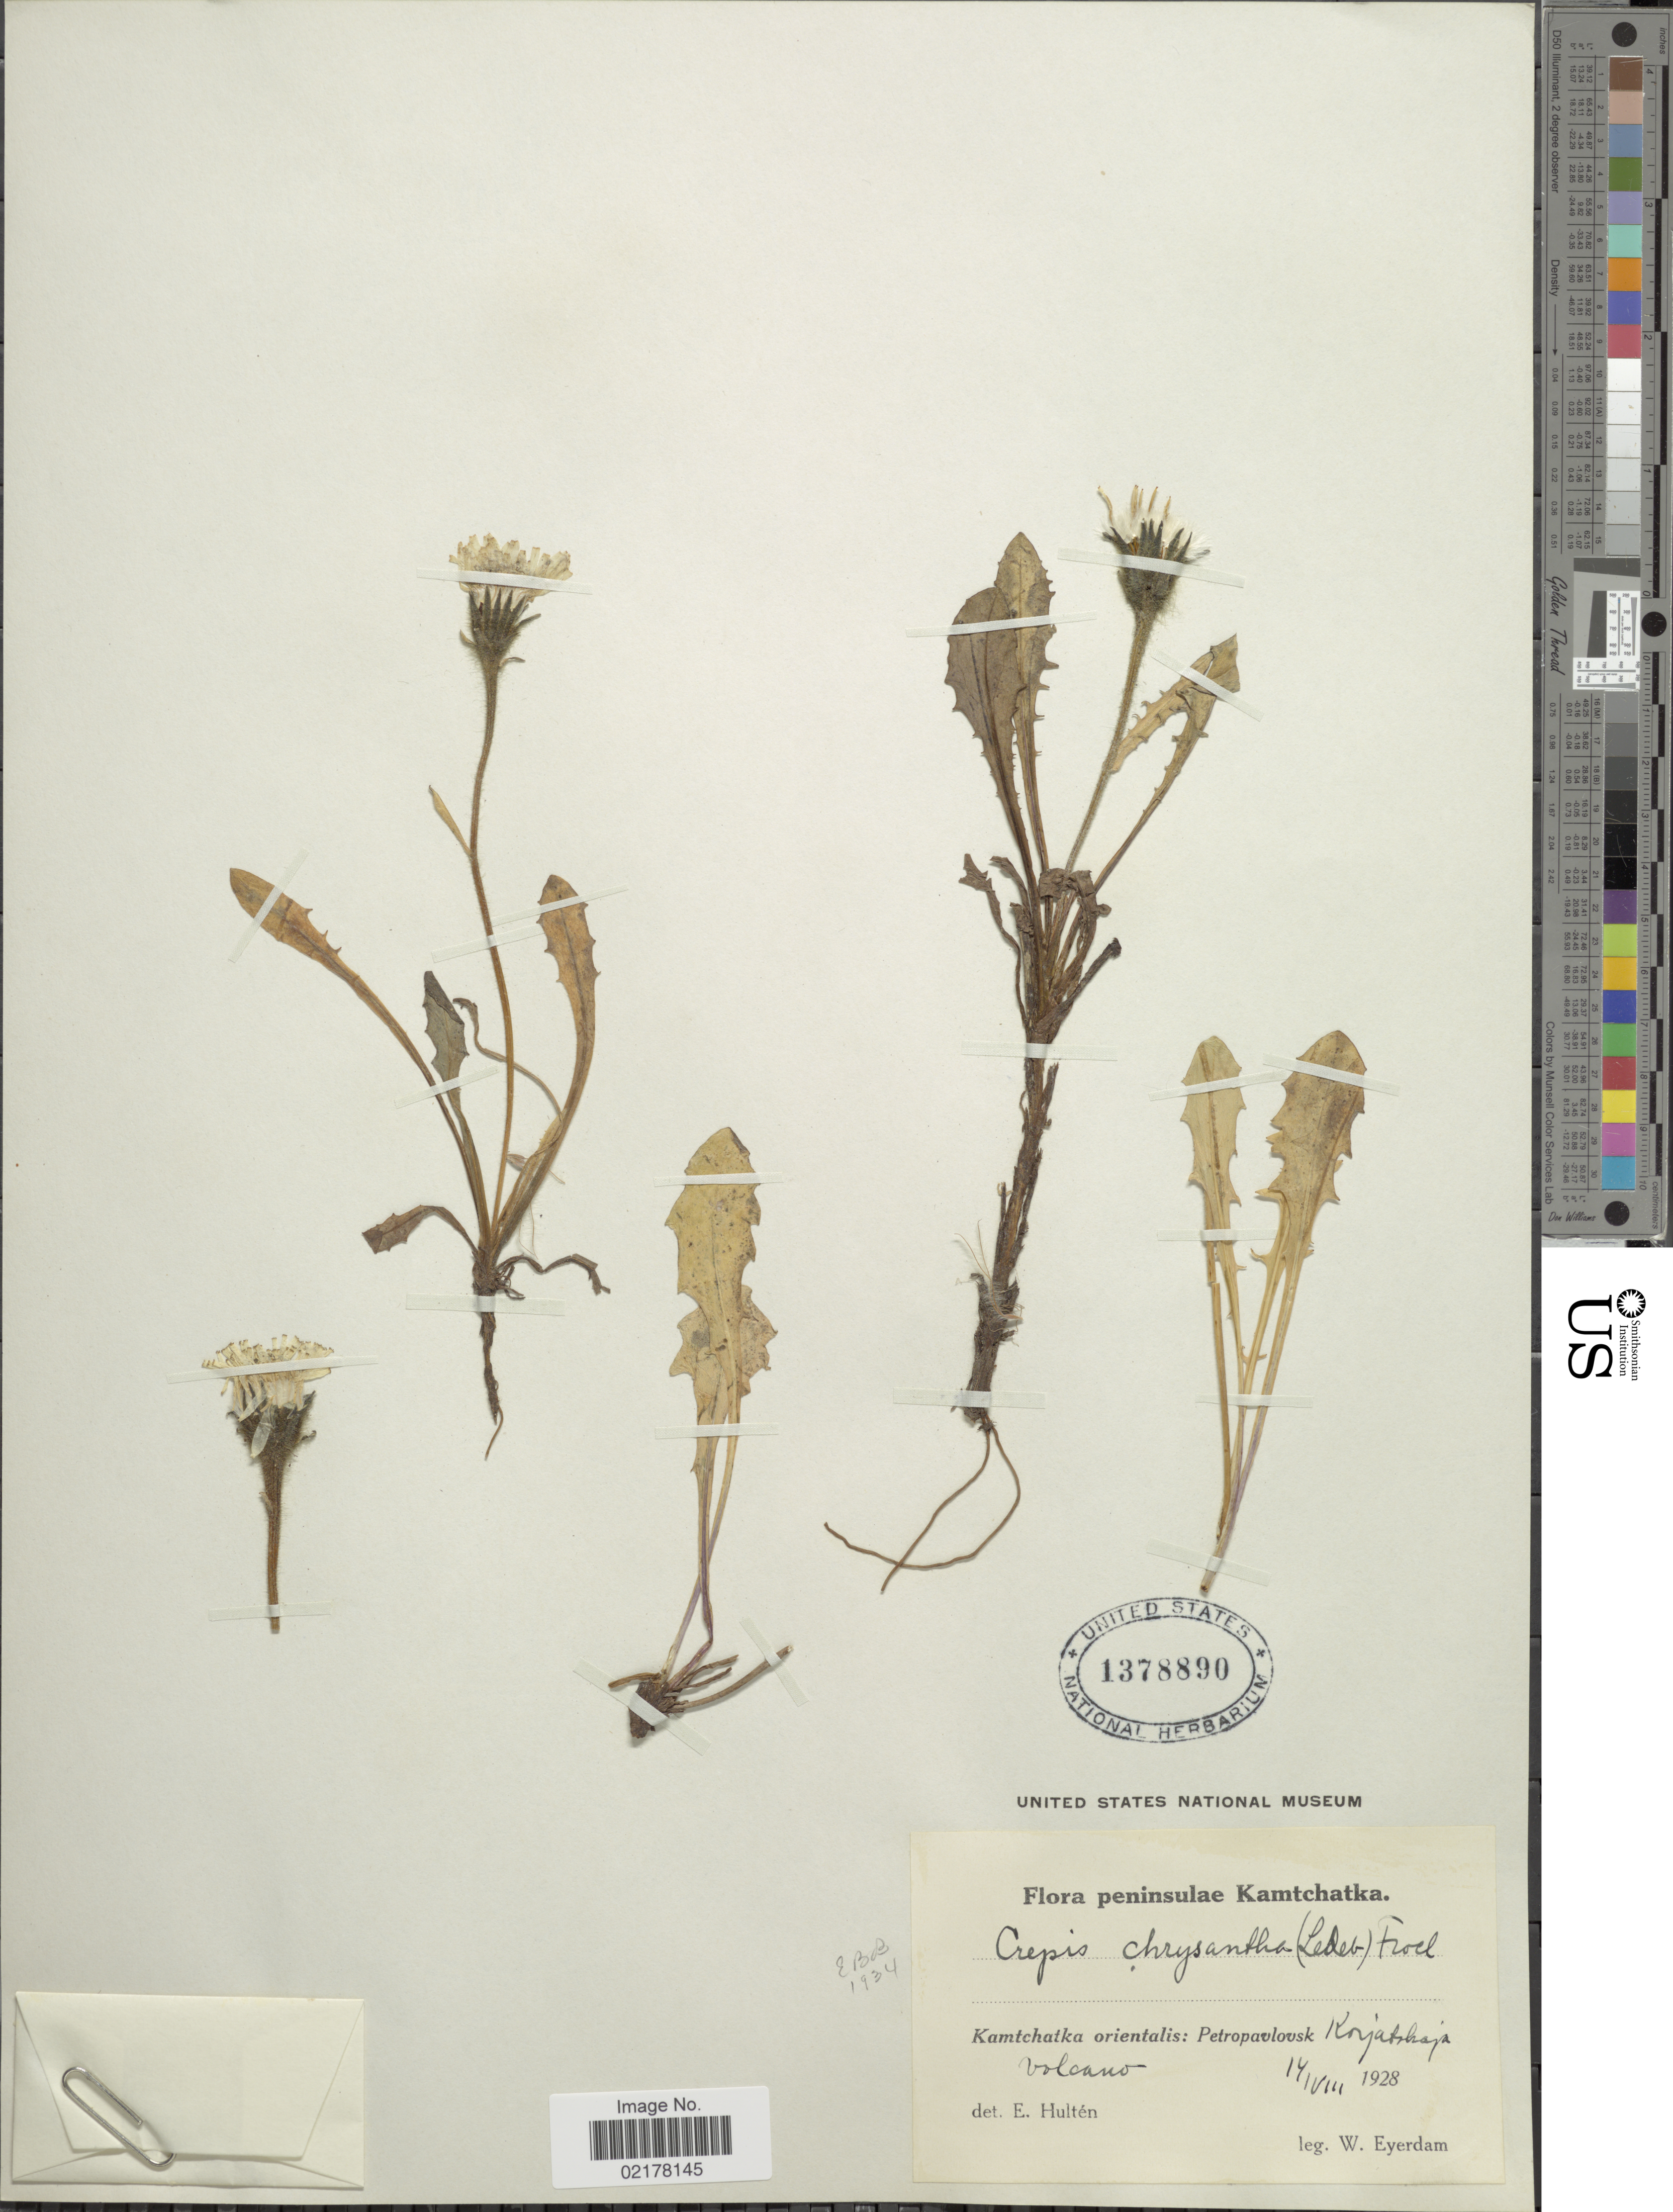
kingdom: Plantae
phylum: Tracheophyta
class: Magnoliopsida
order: Asterales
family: Asteraceae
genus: Crepis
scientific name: Crepis chrysantha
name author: (Ledeb.) Turcz.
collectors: W. J. Eyerdam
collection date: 1928-08-14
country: Russian Federation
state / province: Kamchatka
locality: Peninsulae Kamchatka. Kamchatka orientalis: Petropavlovsk Korjatshaja (Goryachaya) volcano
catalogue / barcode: US 1378890